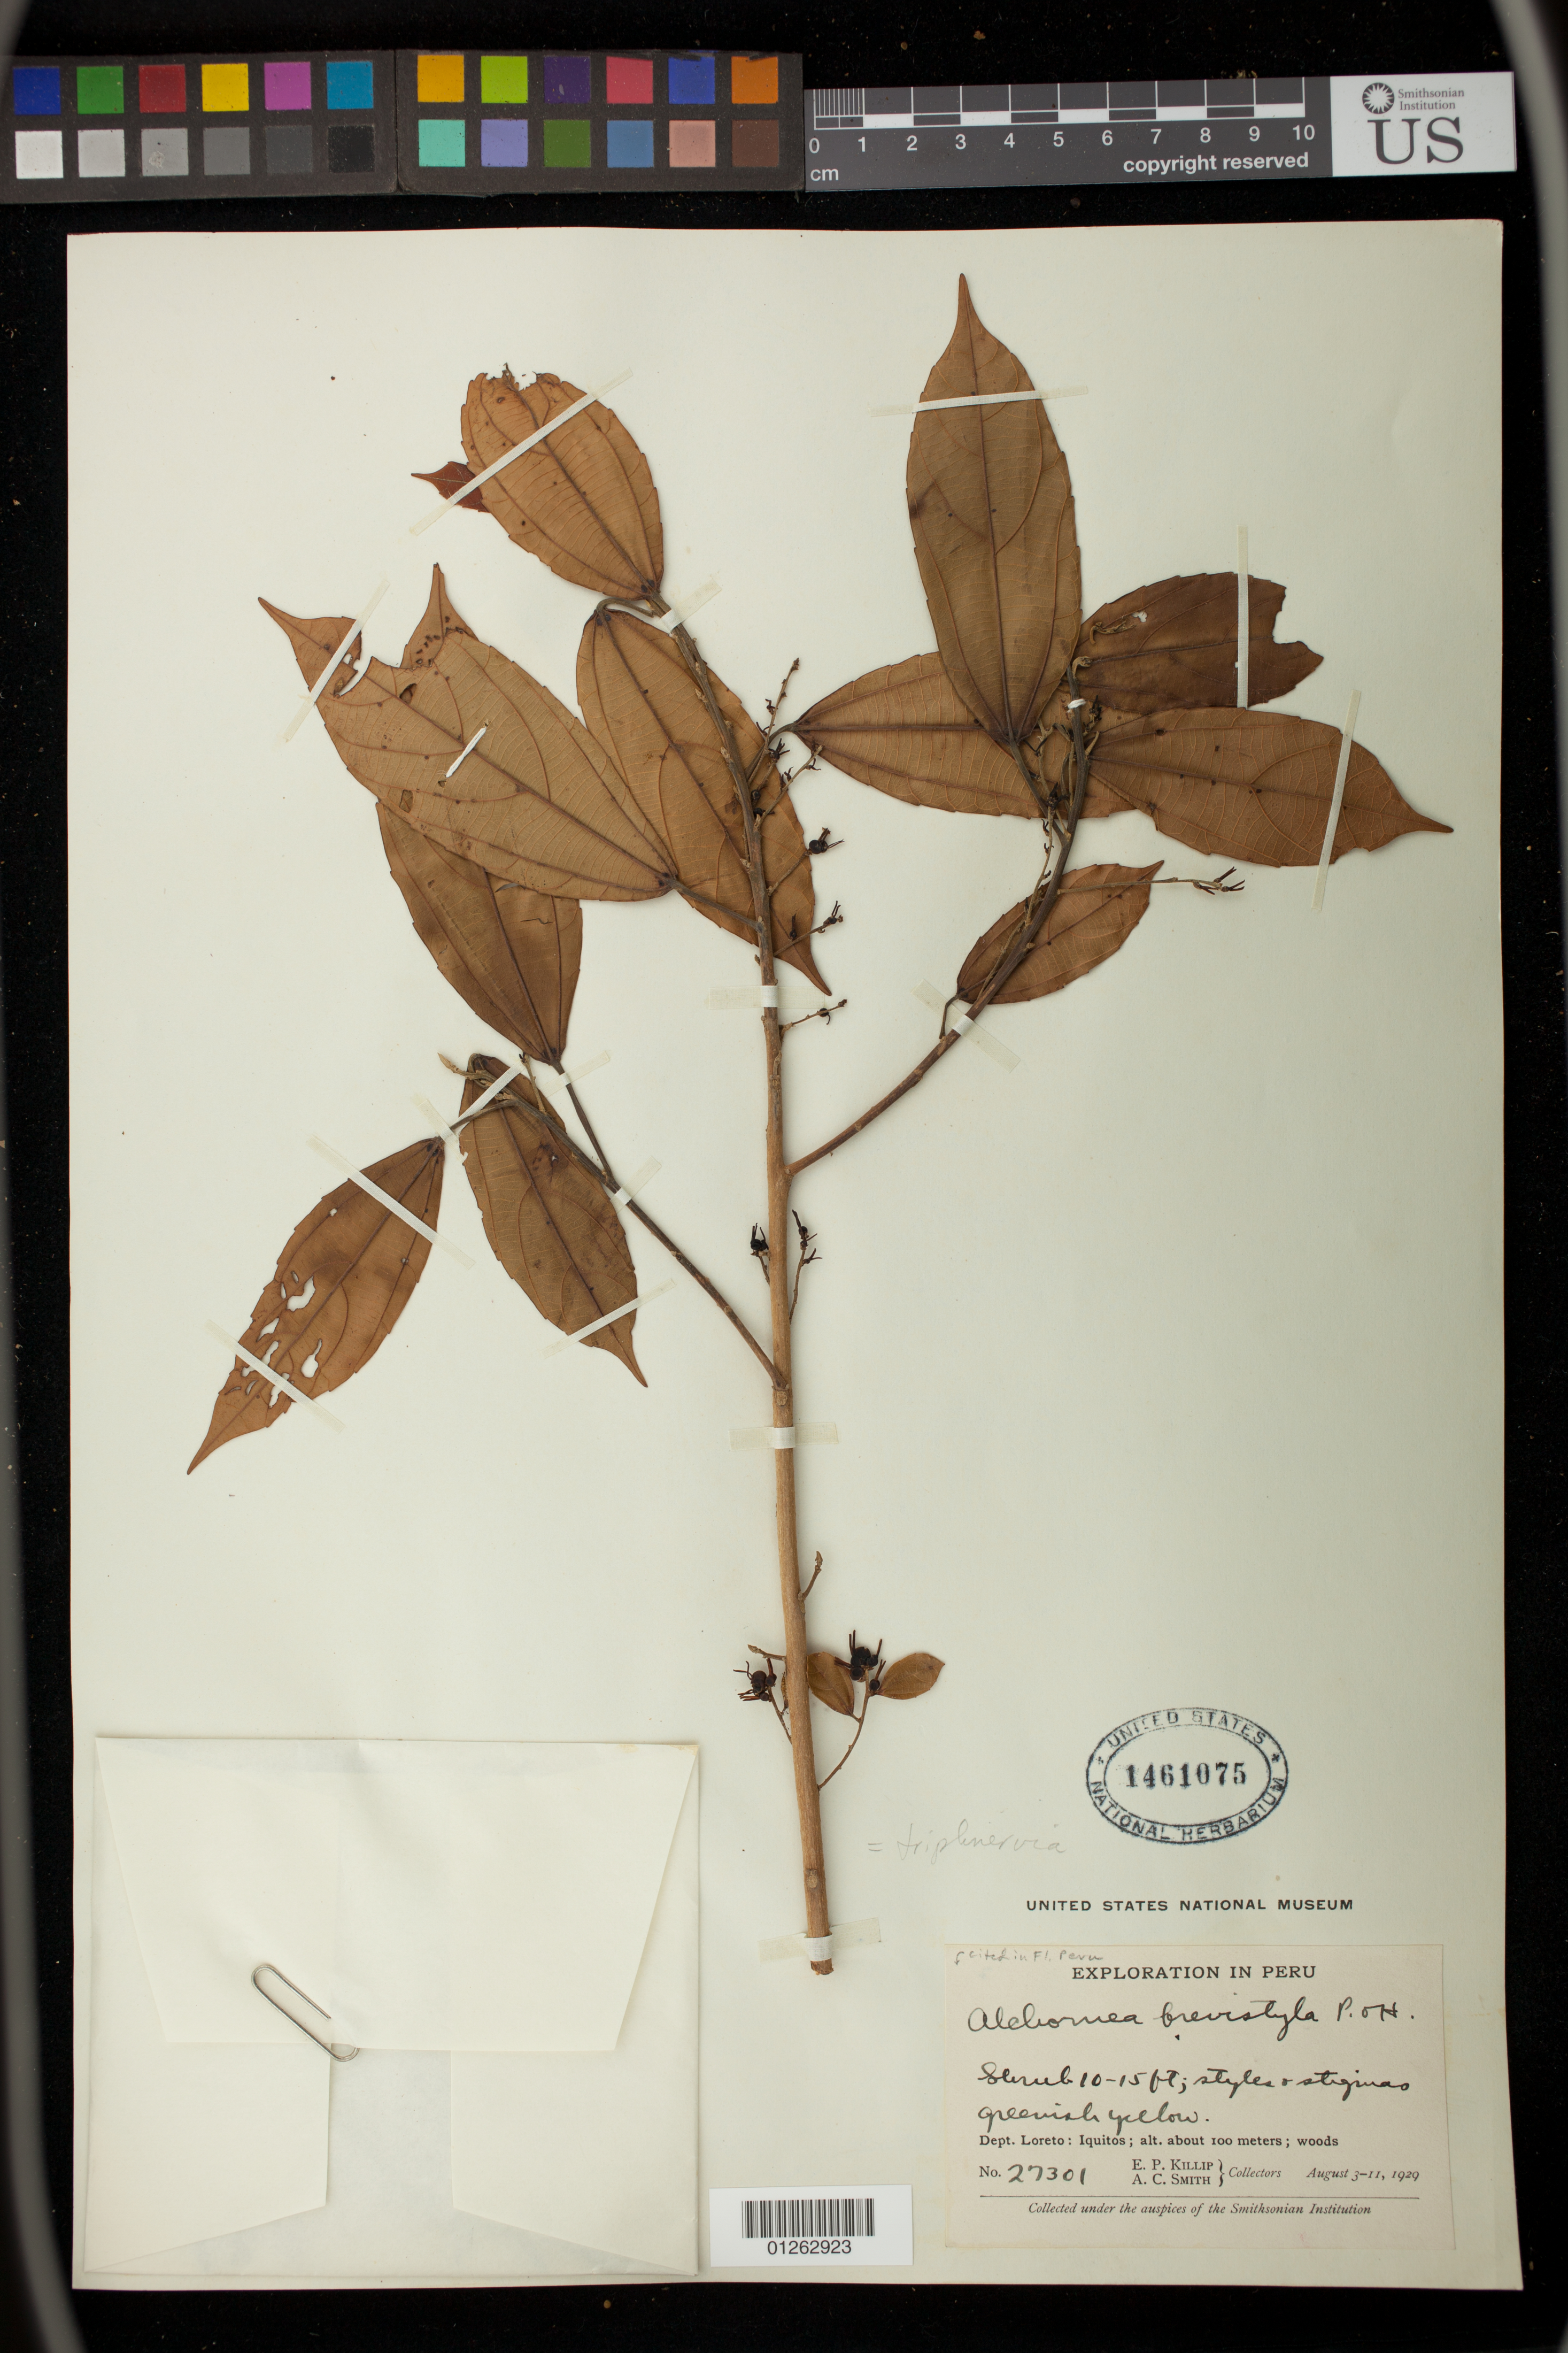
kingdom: Plantae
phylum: Tracheophyta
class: Magnoliopsida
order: Malpighiales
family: Euphorbiaceae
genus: Alchornea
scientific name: Alchornea triplinervia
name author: (Spreng.) Müll. Arg.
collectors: E. P. Killip & A. C. Smith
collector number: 27301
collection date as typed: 1929 Aug 03 1929 Aug 11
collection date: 1929-08-03/1929-08-11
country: Peru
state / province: Loreto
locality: Dept. Loreto: Iquitos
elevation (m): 100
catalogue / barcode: US 1461075